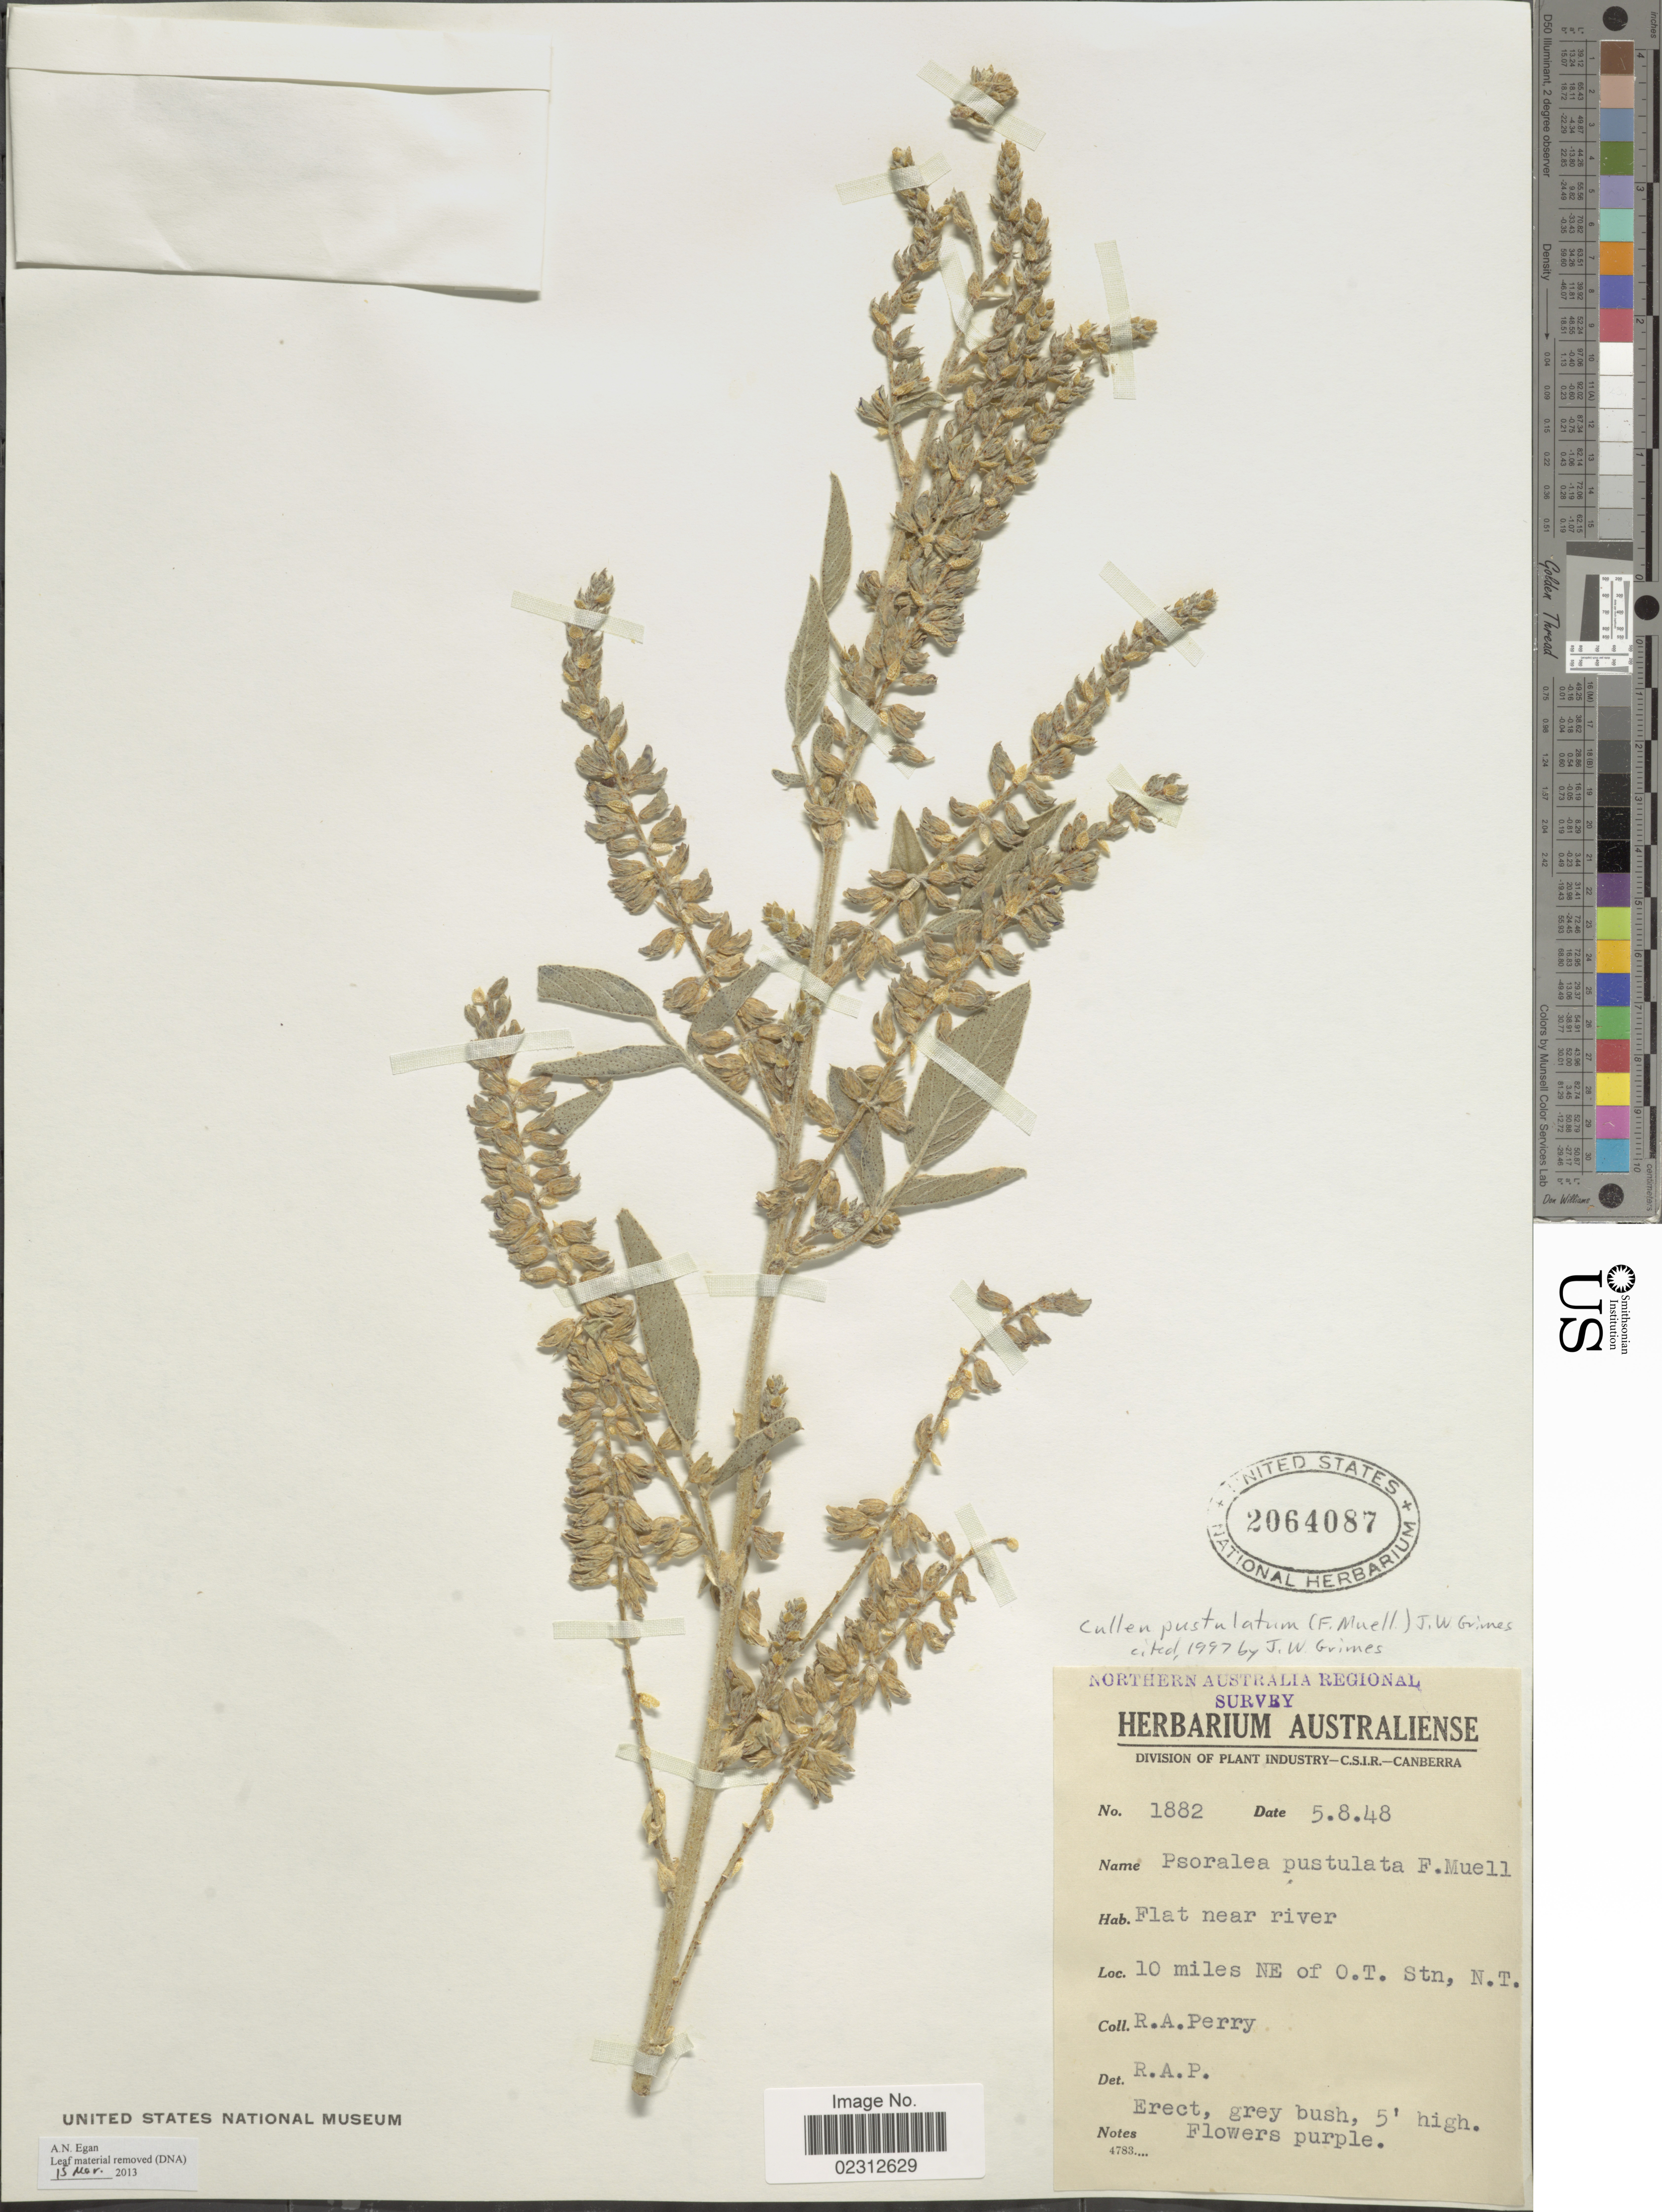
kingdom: Plantae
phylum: Tracheophyta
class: Magnoliopsida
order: Fabales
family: Fabaceae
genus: Cullen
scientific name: Cullen pustulatum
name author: (F. Muell.) J.W. Grimes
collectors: Perry, R. A.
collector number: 1882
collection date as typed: Transcribed d/m/y: 5/8/48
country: Australia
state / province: Northern Territory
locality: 10 miles NE of O.T. Stn, N.T.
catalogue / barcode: US 2064087